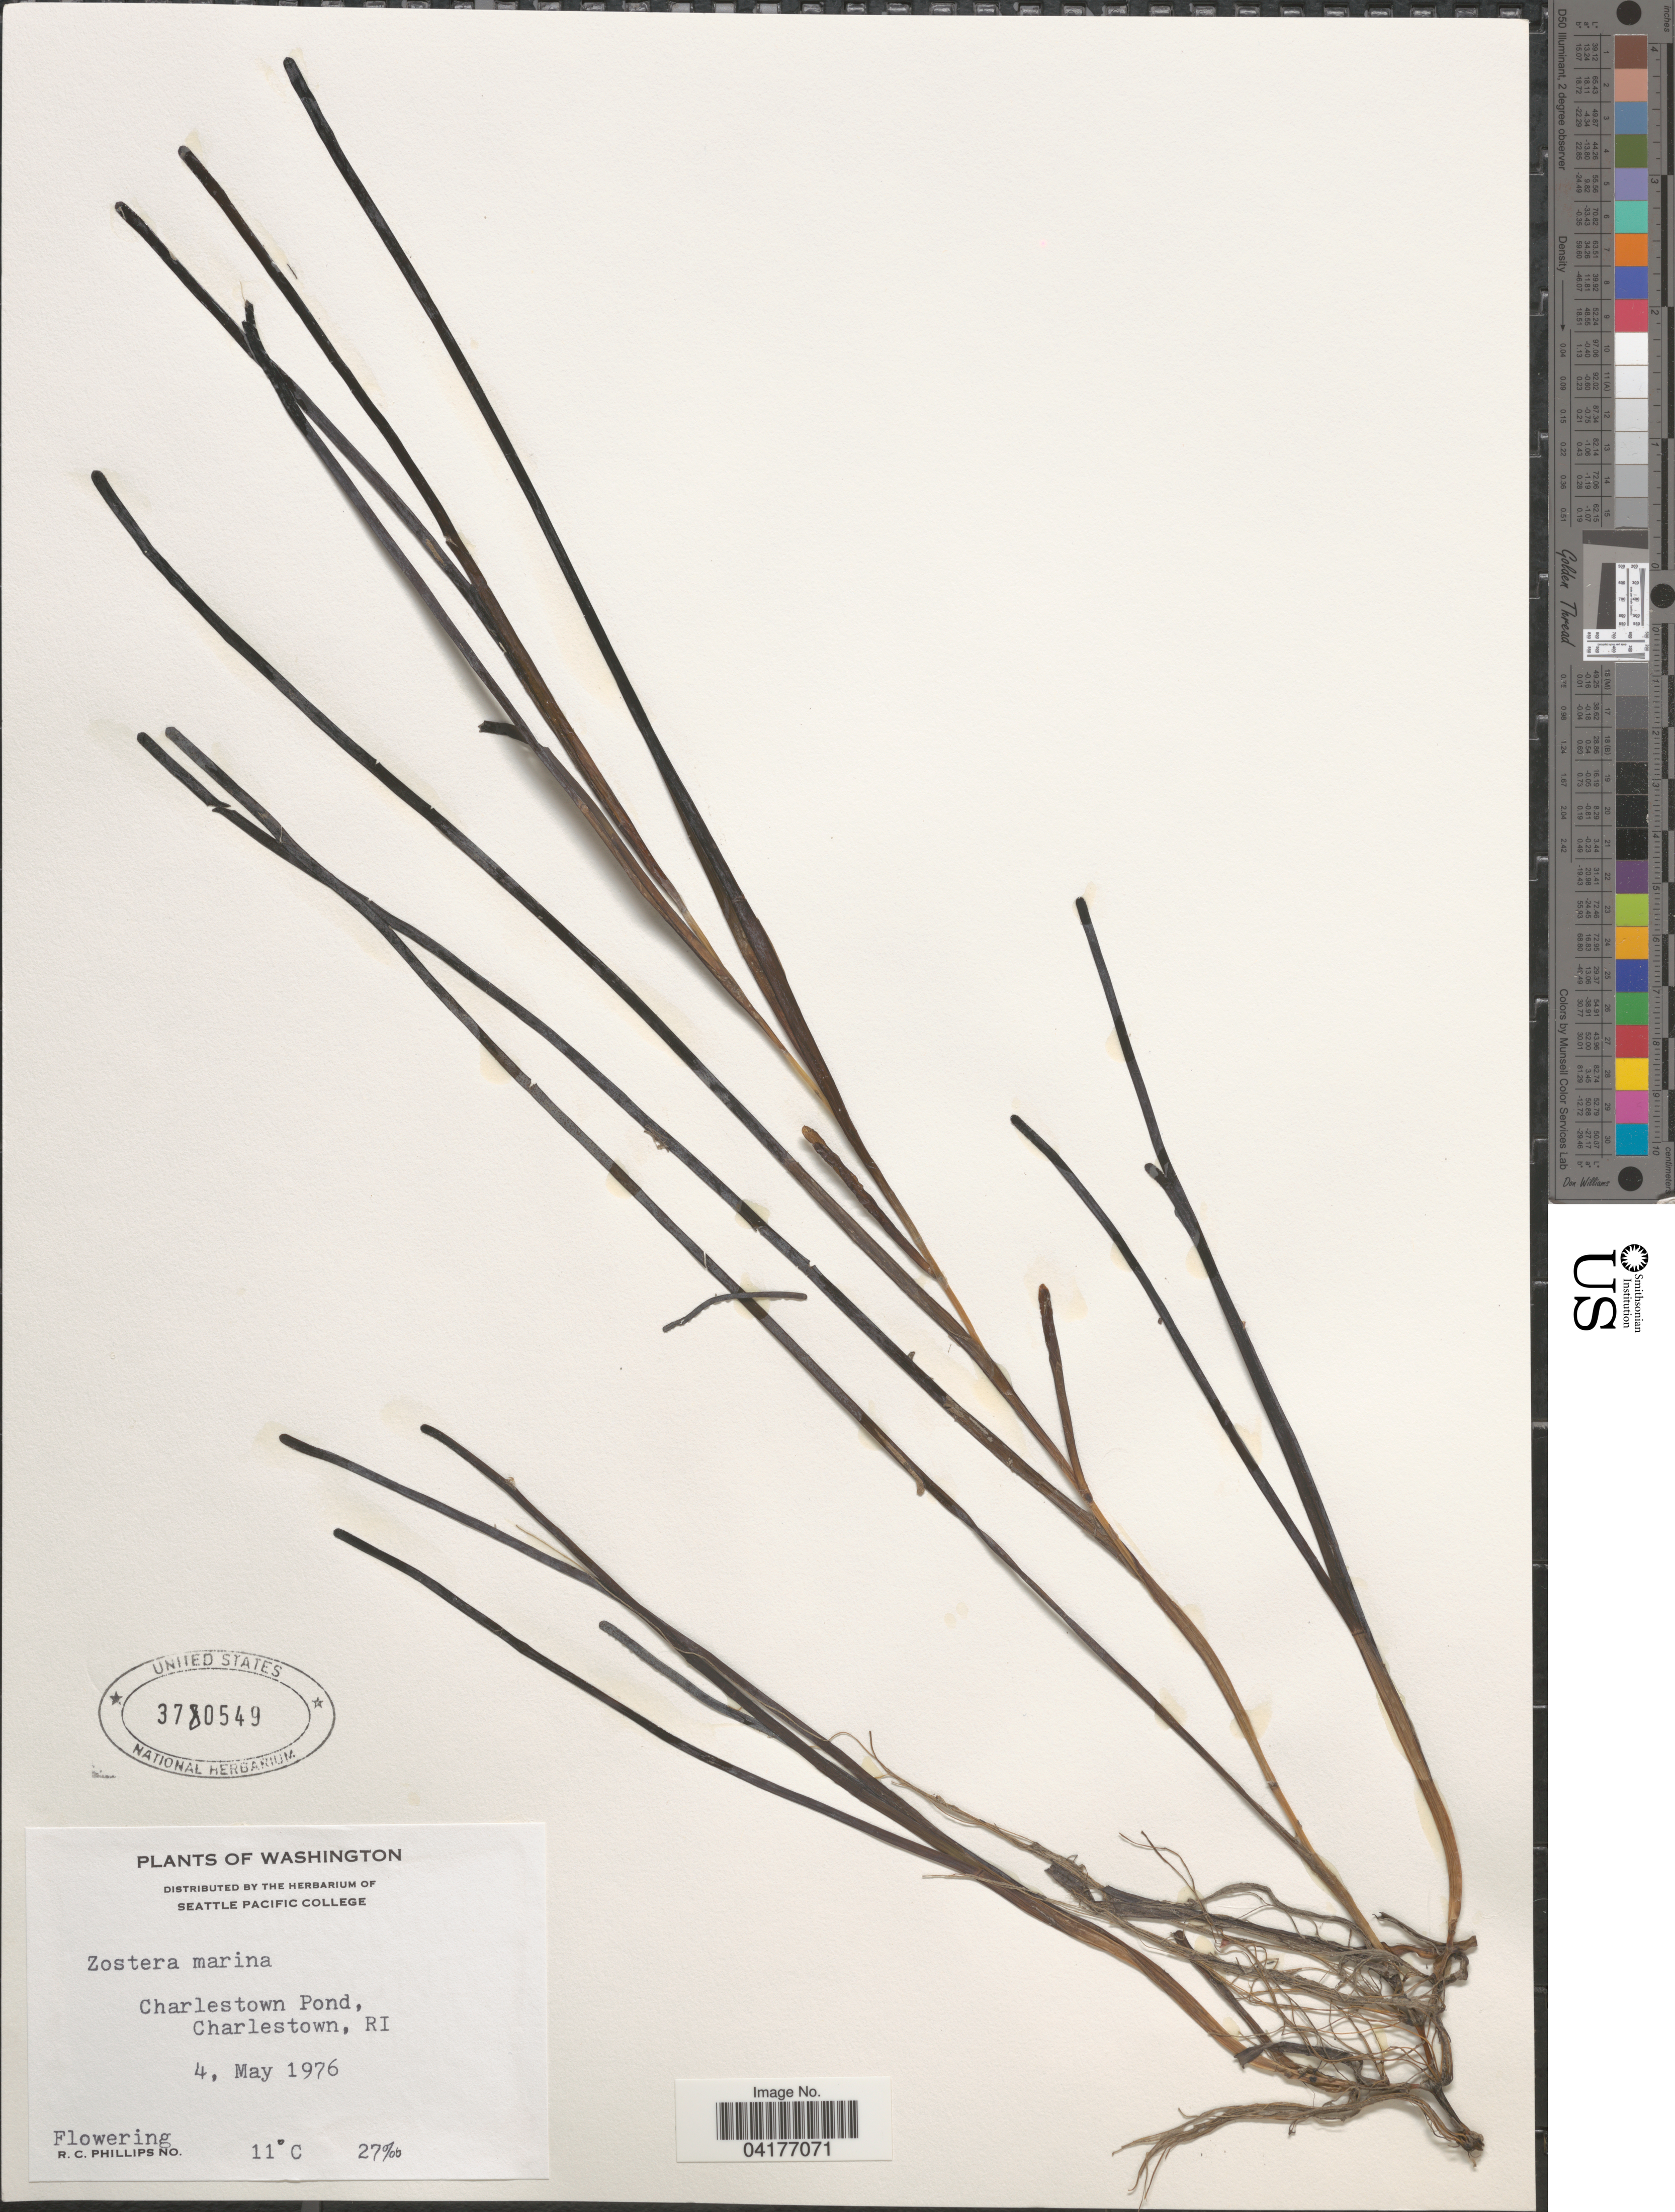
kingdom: Plantae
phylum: Tracheophyta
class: Liliopsida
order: Alismatales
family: Zosteraceae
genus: Zostera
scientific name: Zostera marina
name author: L.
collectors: R. C. Phillips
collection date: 1976-05-04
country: United States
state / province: Rhode Island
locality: Charlestown Pond, Charlestown, RI.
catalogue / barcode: US 3780549